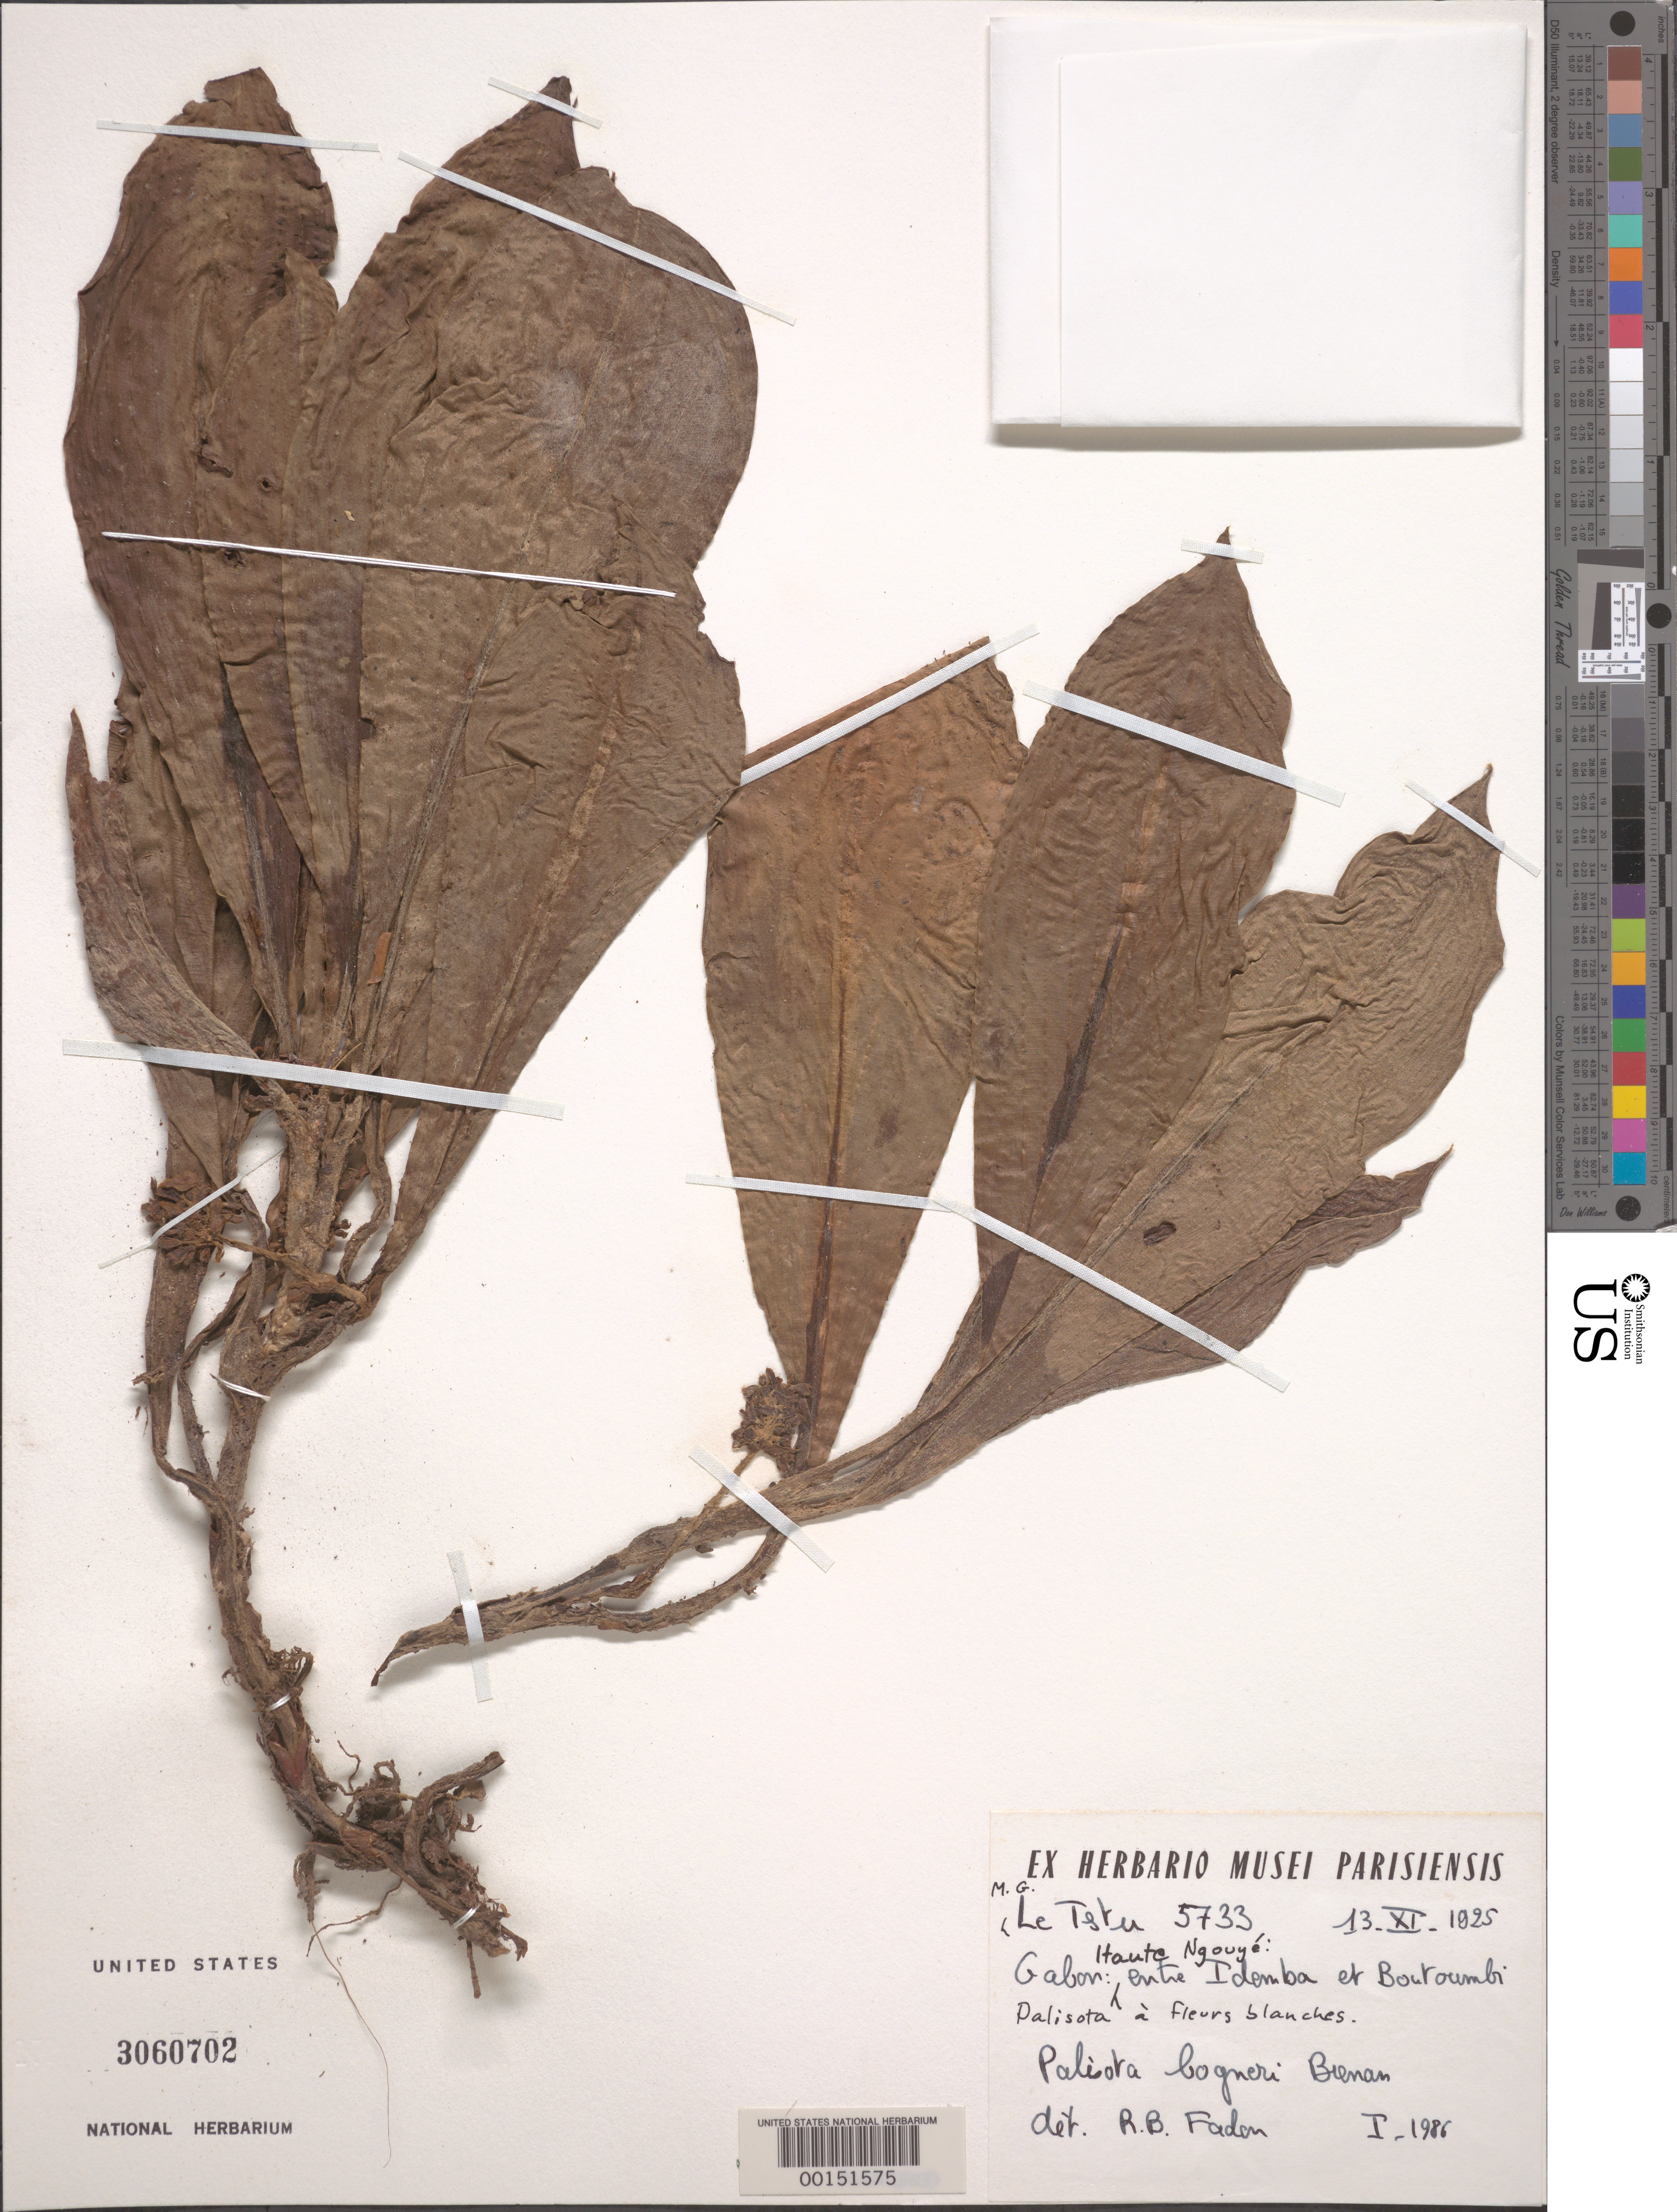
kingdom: Plantae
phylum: Tracheophyta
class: Liliopsida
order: Commelinales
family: Commelinaceae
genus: Palisota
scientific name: Palisota bogneri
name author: Brenan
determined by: Faden, Robert B., (US), Smithsonian Institution - National Museum of Natural History (UNITED STATES)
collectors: G. Le Testu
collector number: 5733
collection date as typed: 13 Nov 1925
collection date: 1925-11-13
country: Gabon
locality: Between Idemba and Bouroumbi, Haute Ngouye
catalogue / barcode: US 3060702